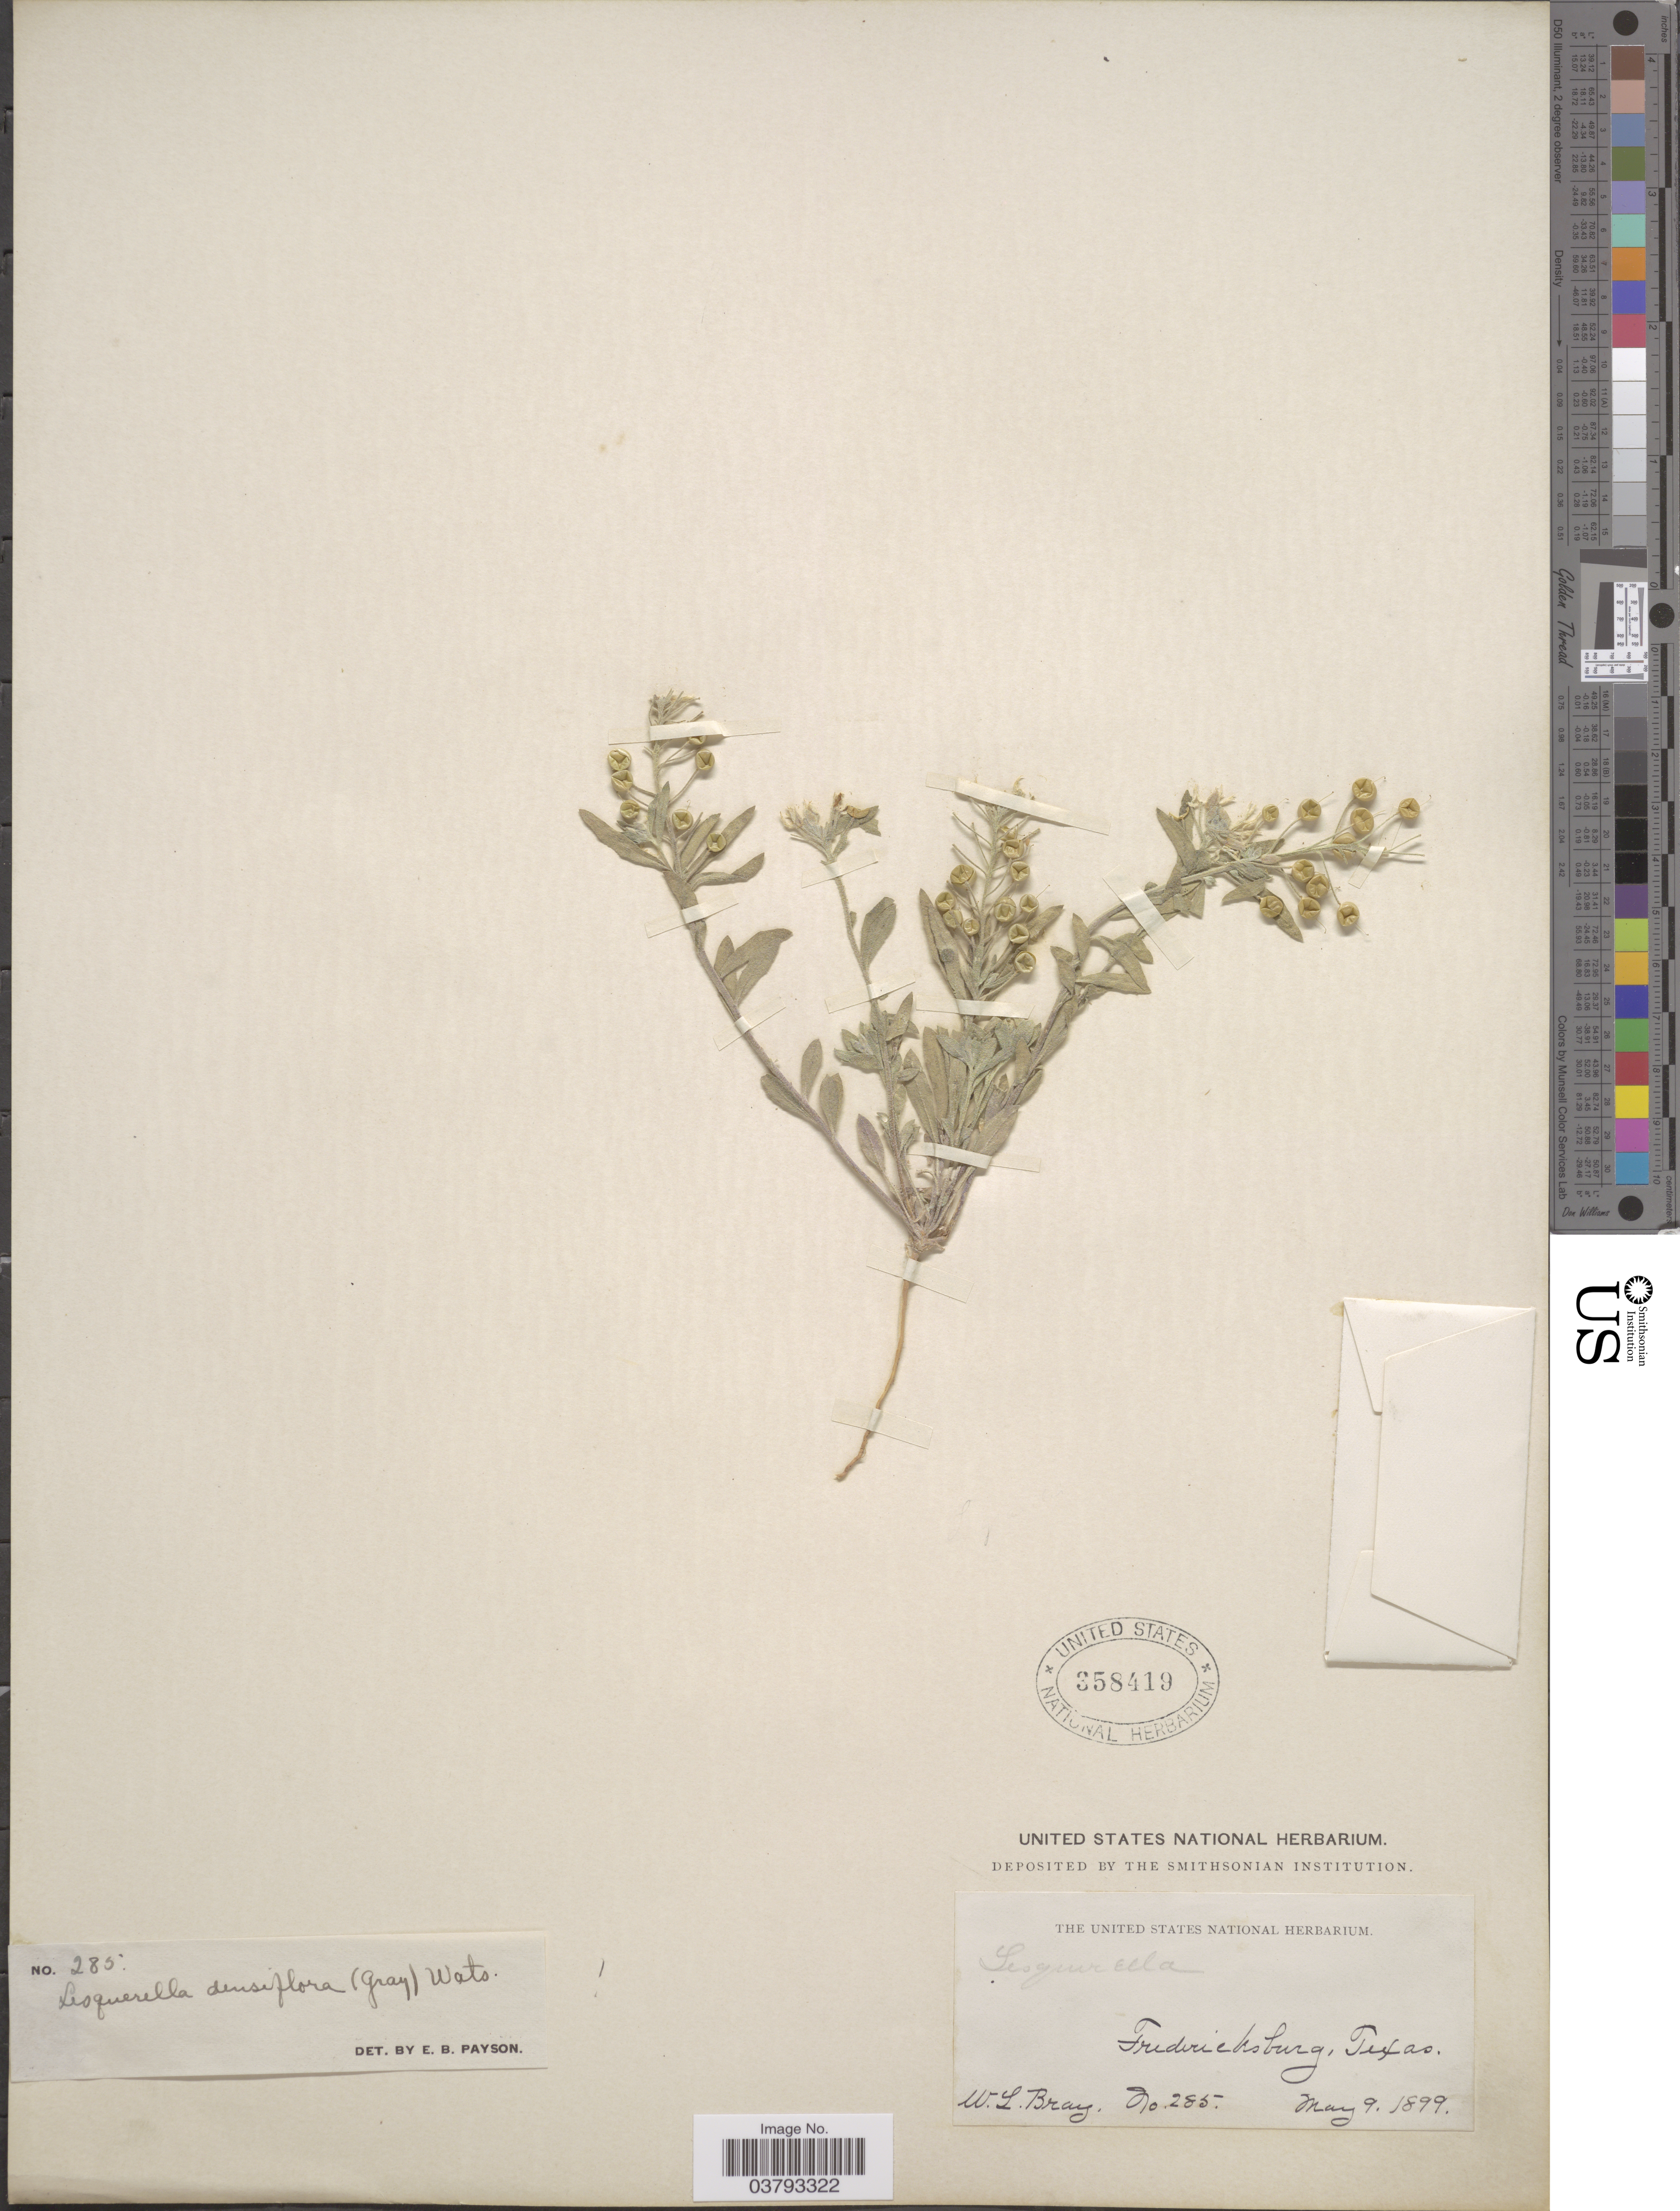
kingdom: Plantae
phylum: Tracheophyta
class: Magnoliopsida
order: Brassicales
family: Brassicaceae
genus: Lesquerella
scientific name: Lesquerella densiflora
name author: (A. Gray) S. Watson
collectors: W. L. Bray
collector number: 285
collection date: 1899-05-09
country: United States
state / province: Texas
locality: Fredericksburg.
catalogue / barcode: US 358419